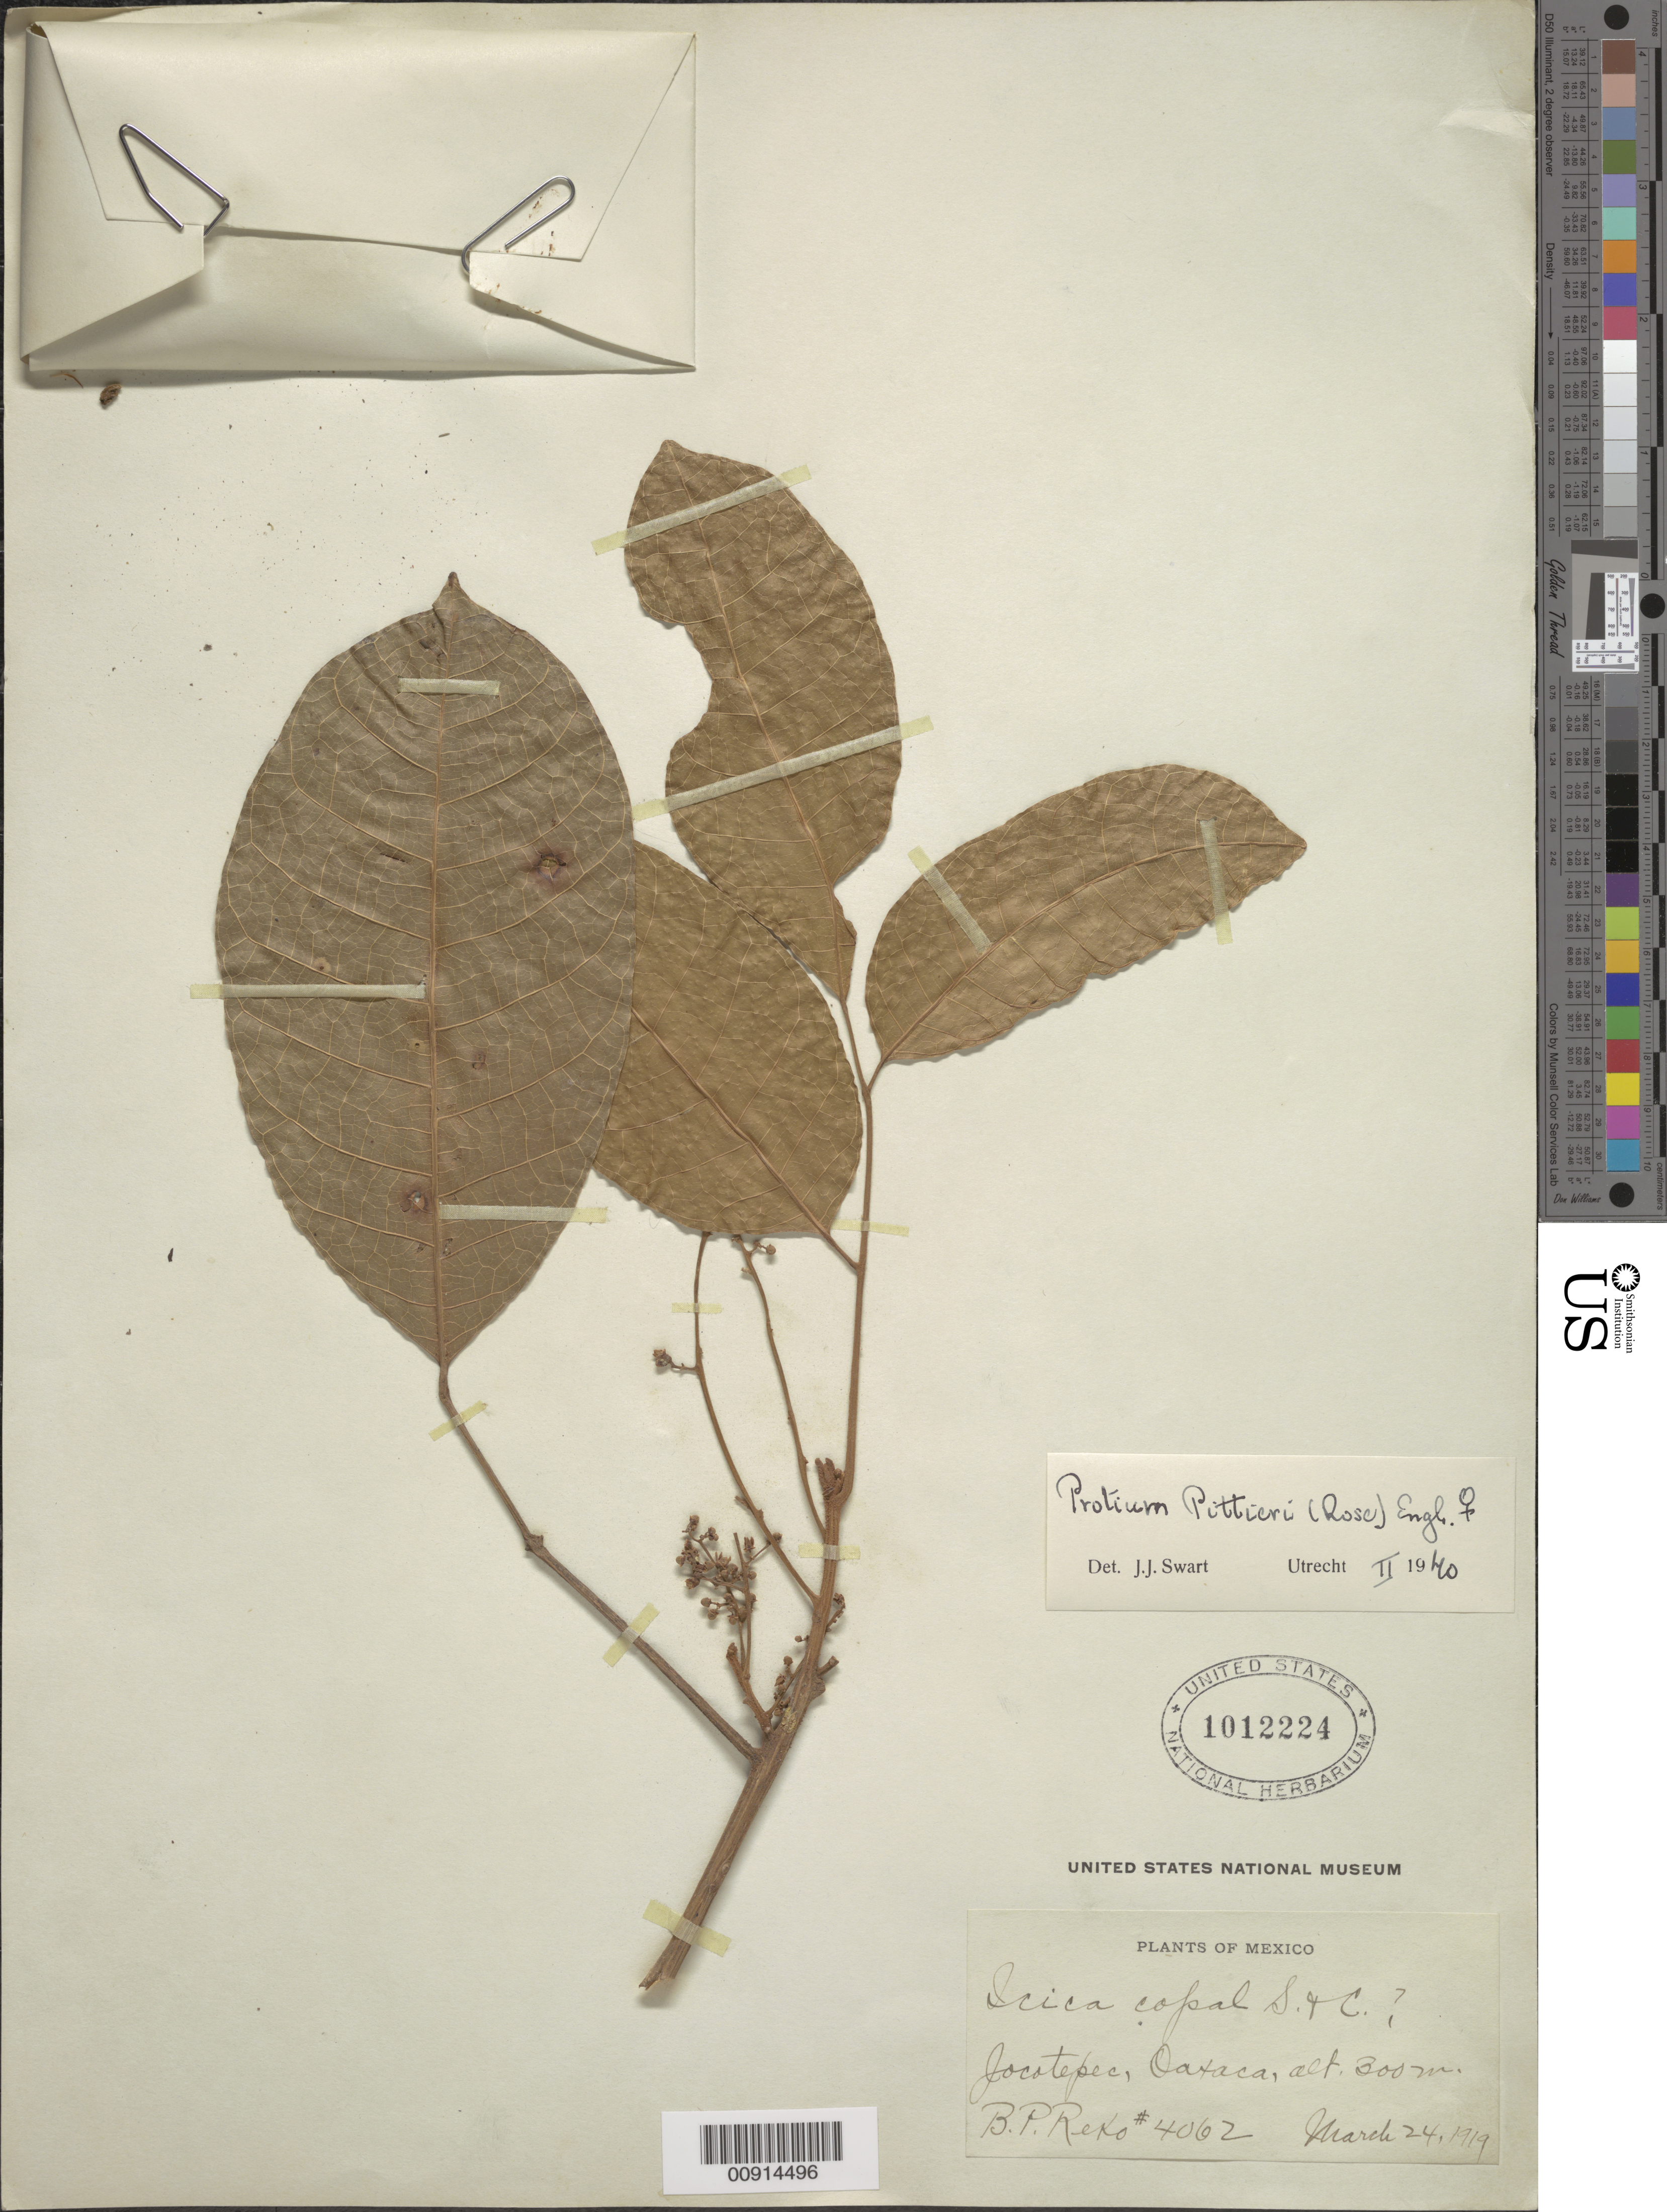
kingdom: Plantae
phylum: Tracheophyta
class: Magnoliopsida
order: Sapindales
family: Burseraceae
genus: Protium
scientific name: Protium unifoliolatum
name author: Engl.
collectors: B. P. Reko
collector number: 4062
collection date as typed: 24 Mar 1919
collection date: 1919-03-24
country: Mexico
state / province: Oaxaca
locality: Jocotepec, Oaxaca.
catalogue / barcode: US 1012224